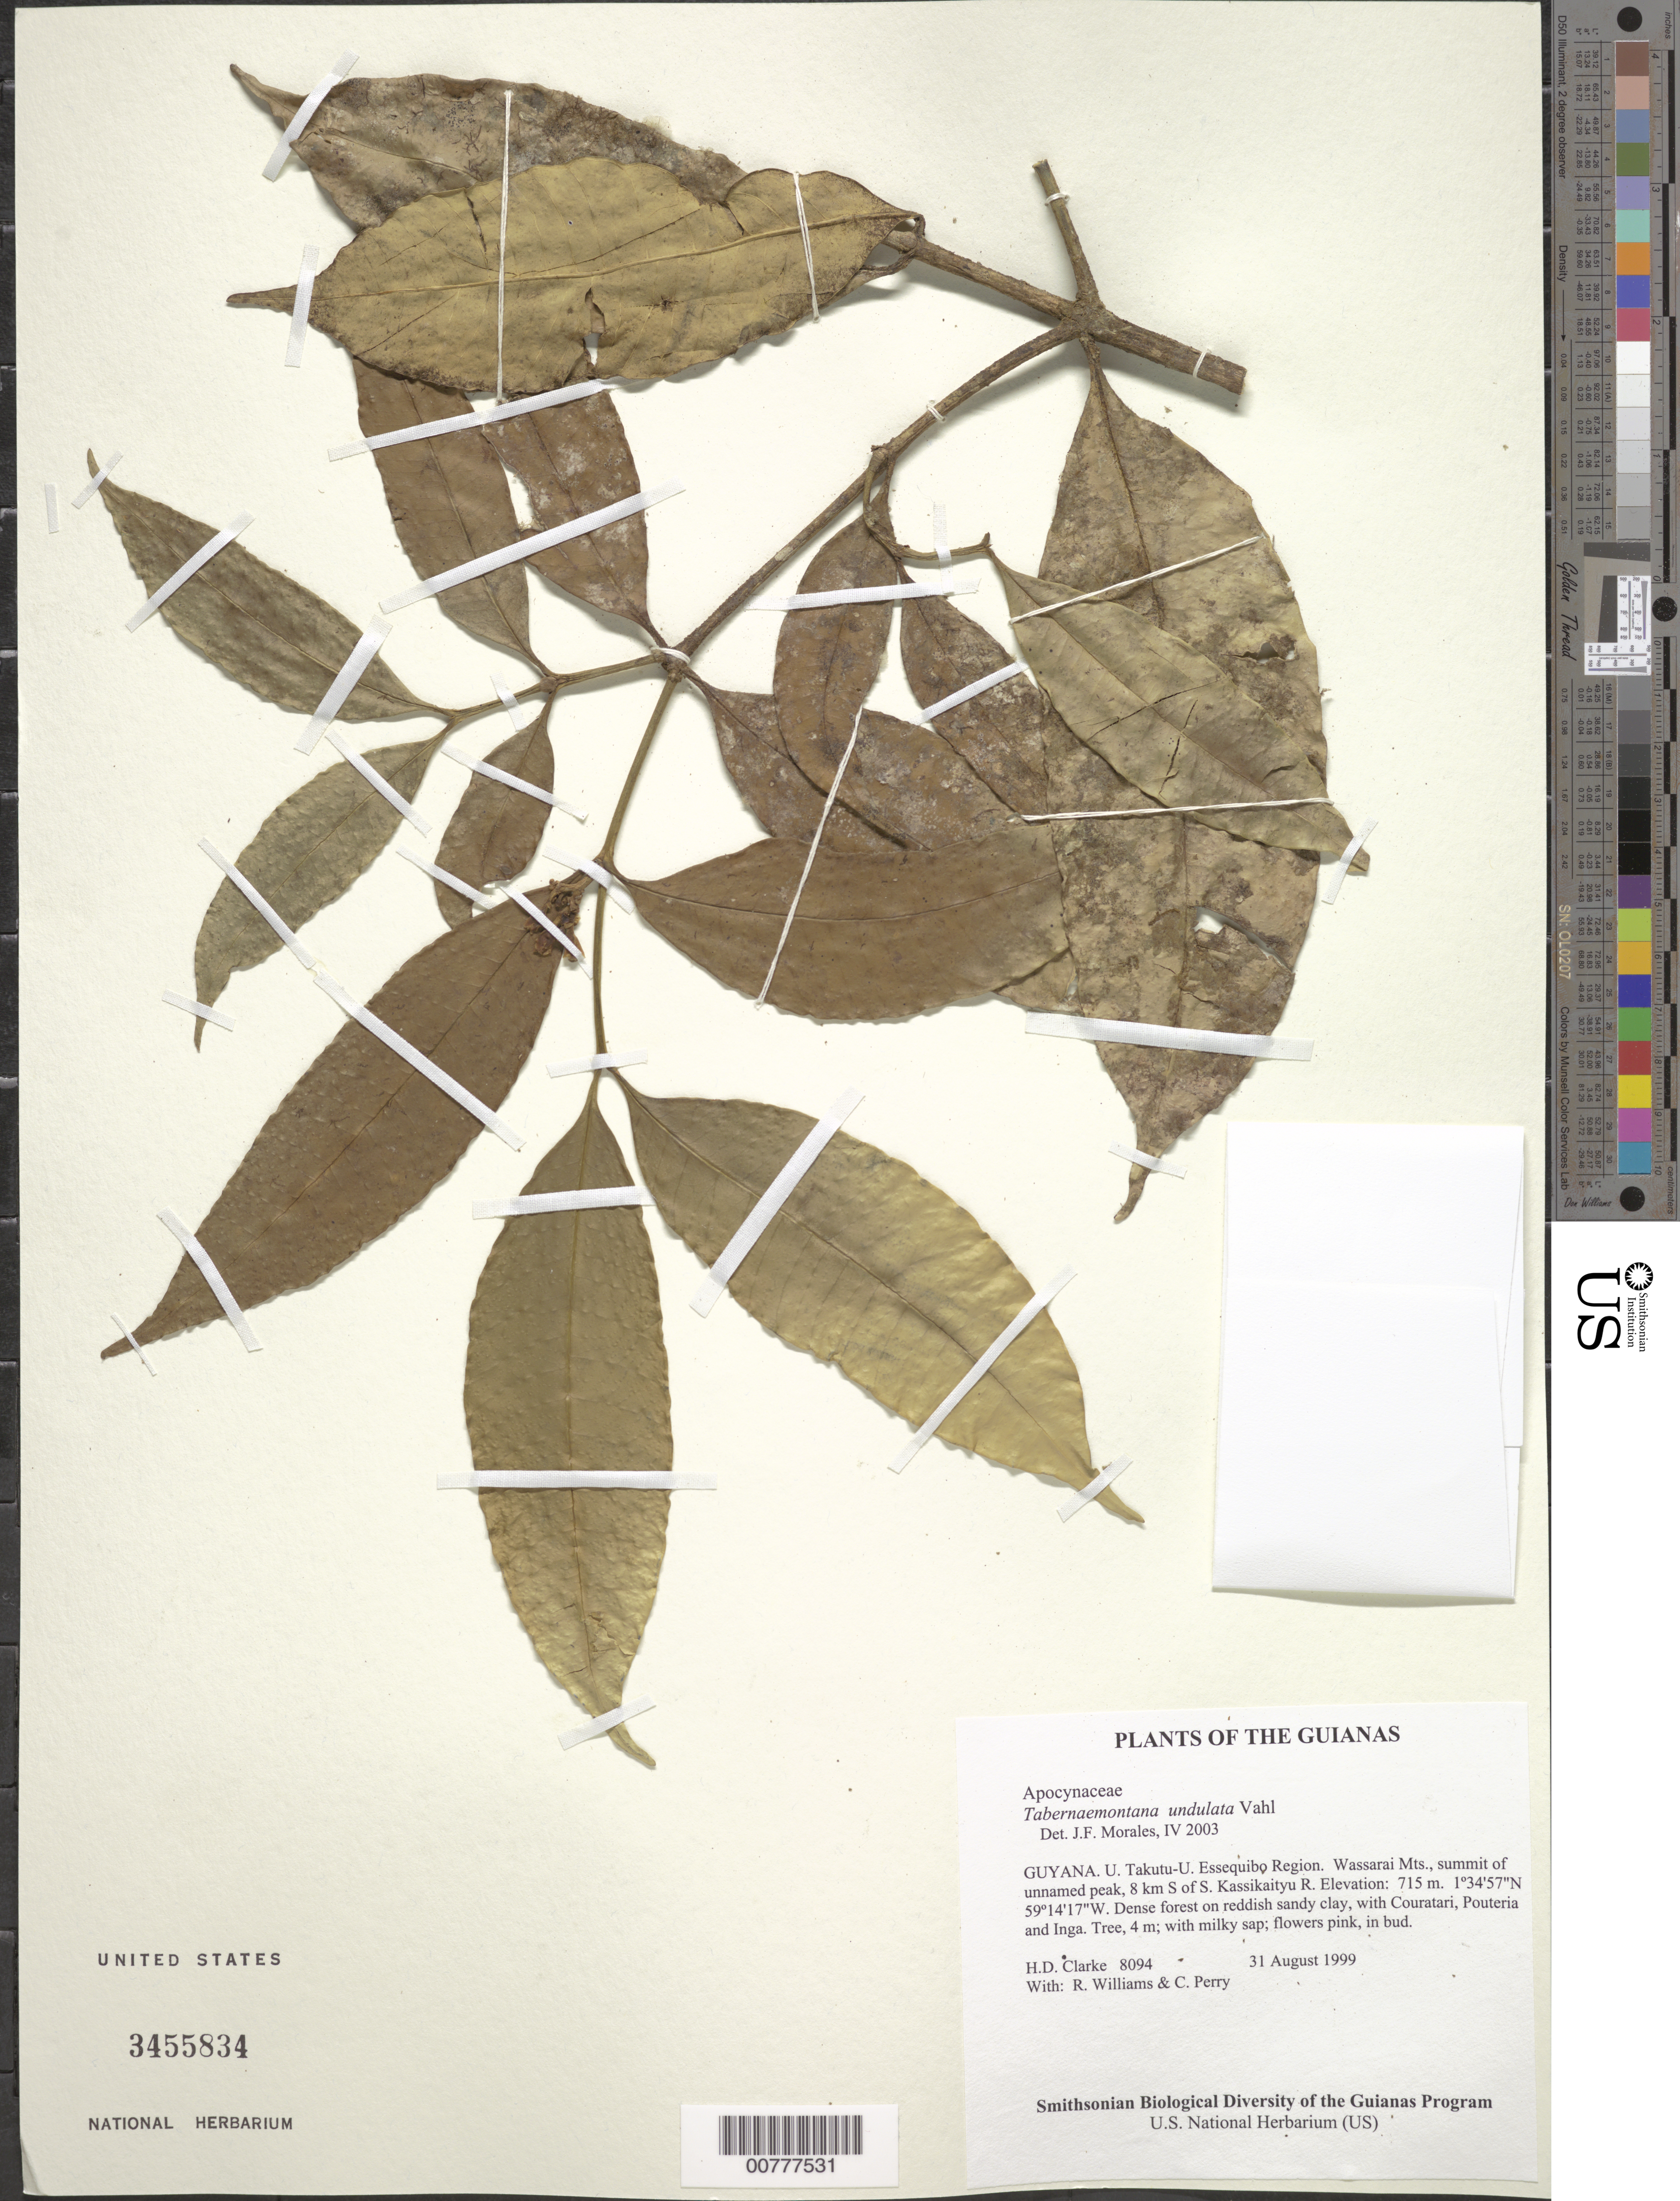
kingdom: Plantae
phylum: Tracheophyta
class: Magnoliopsida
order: Gentianales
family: Apocynaceae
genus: Tabernaemontana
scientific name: Tabernaemontana undulata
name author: Vahl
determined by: Morales, J. F.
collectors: H. D. Clarke, R. Williams & C. Perry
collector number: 8094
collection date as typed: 31 August 1999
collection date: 1999-08-31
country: Guyana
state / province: U. Takutu-U. Essequibo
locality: Wassarai Mts., summit of unnamed peak, 8 km S of S. Kassikaityu R.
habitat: Dense forest on reddish sandy clay, with Couratari, Pouteria and Inga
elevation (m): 715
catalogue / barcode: US 3455834